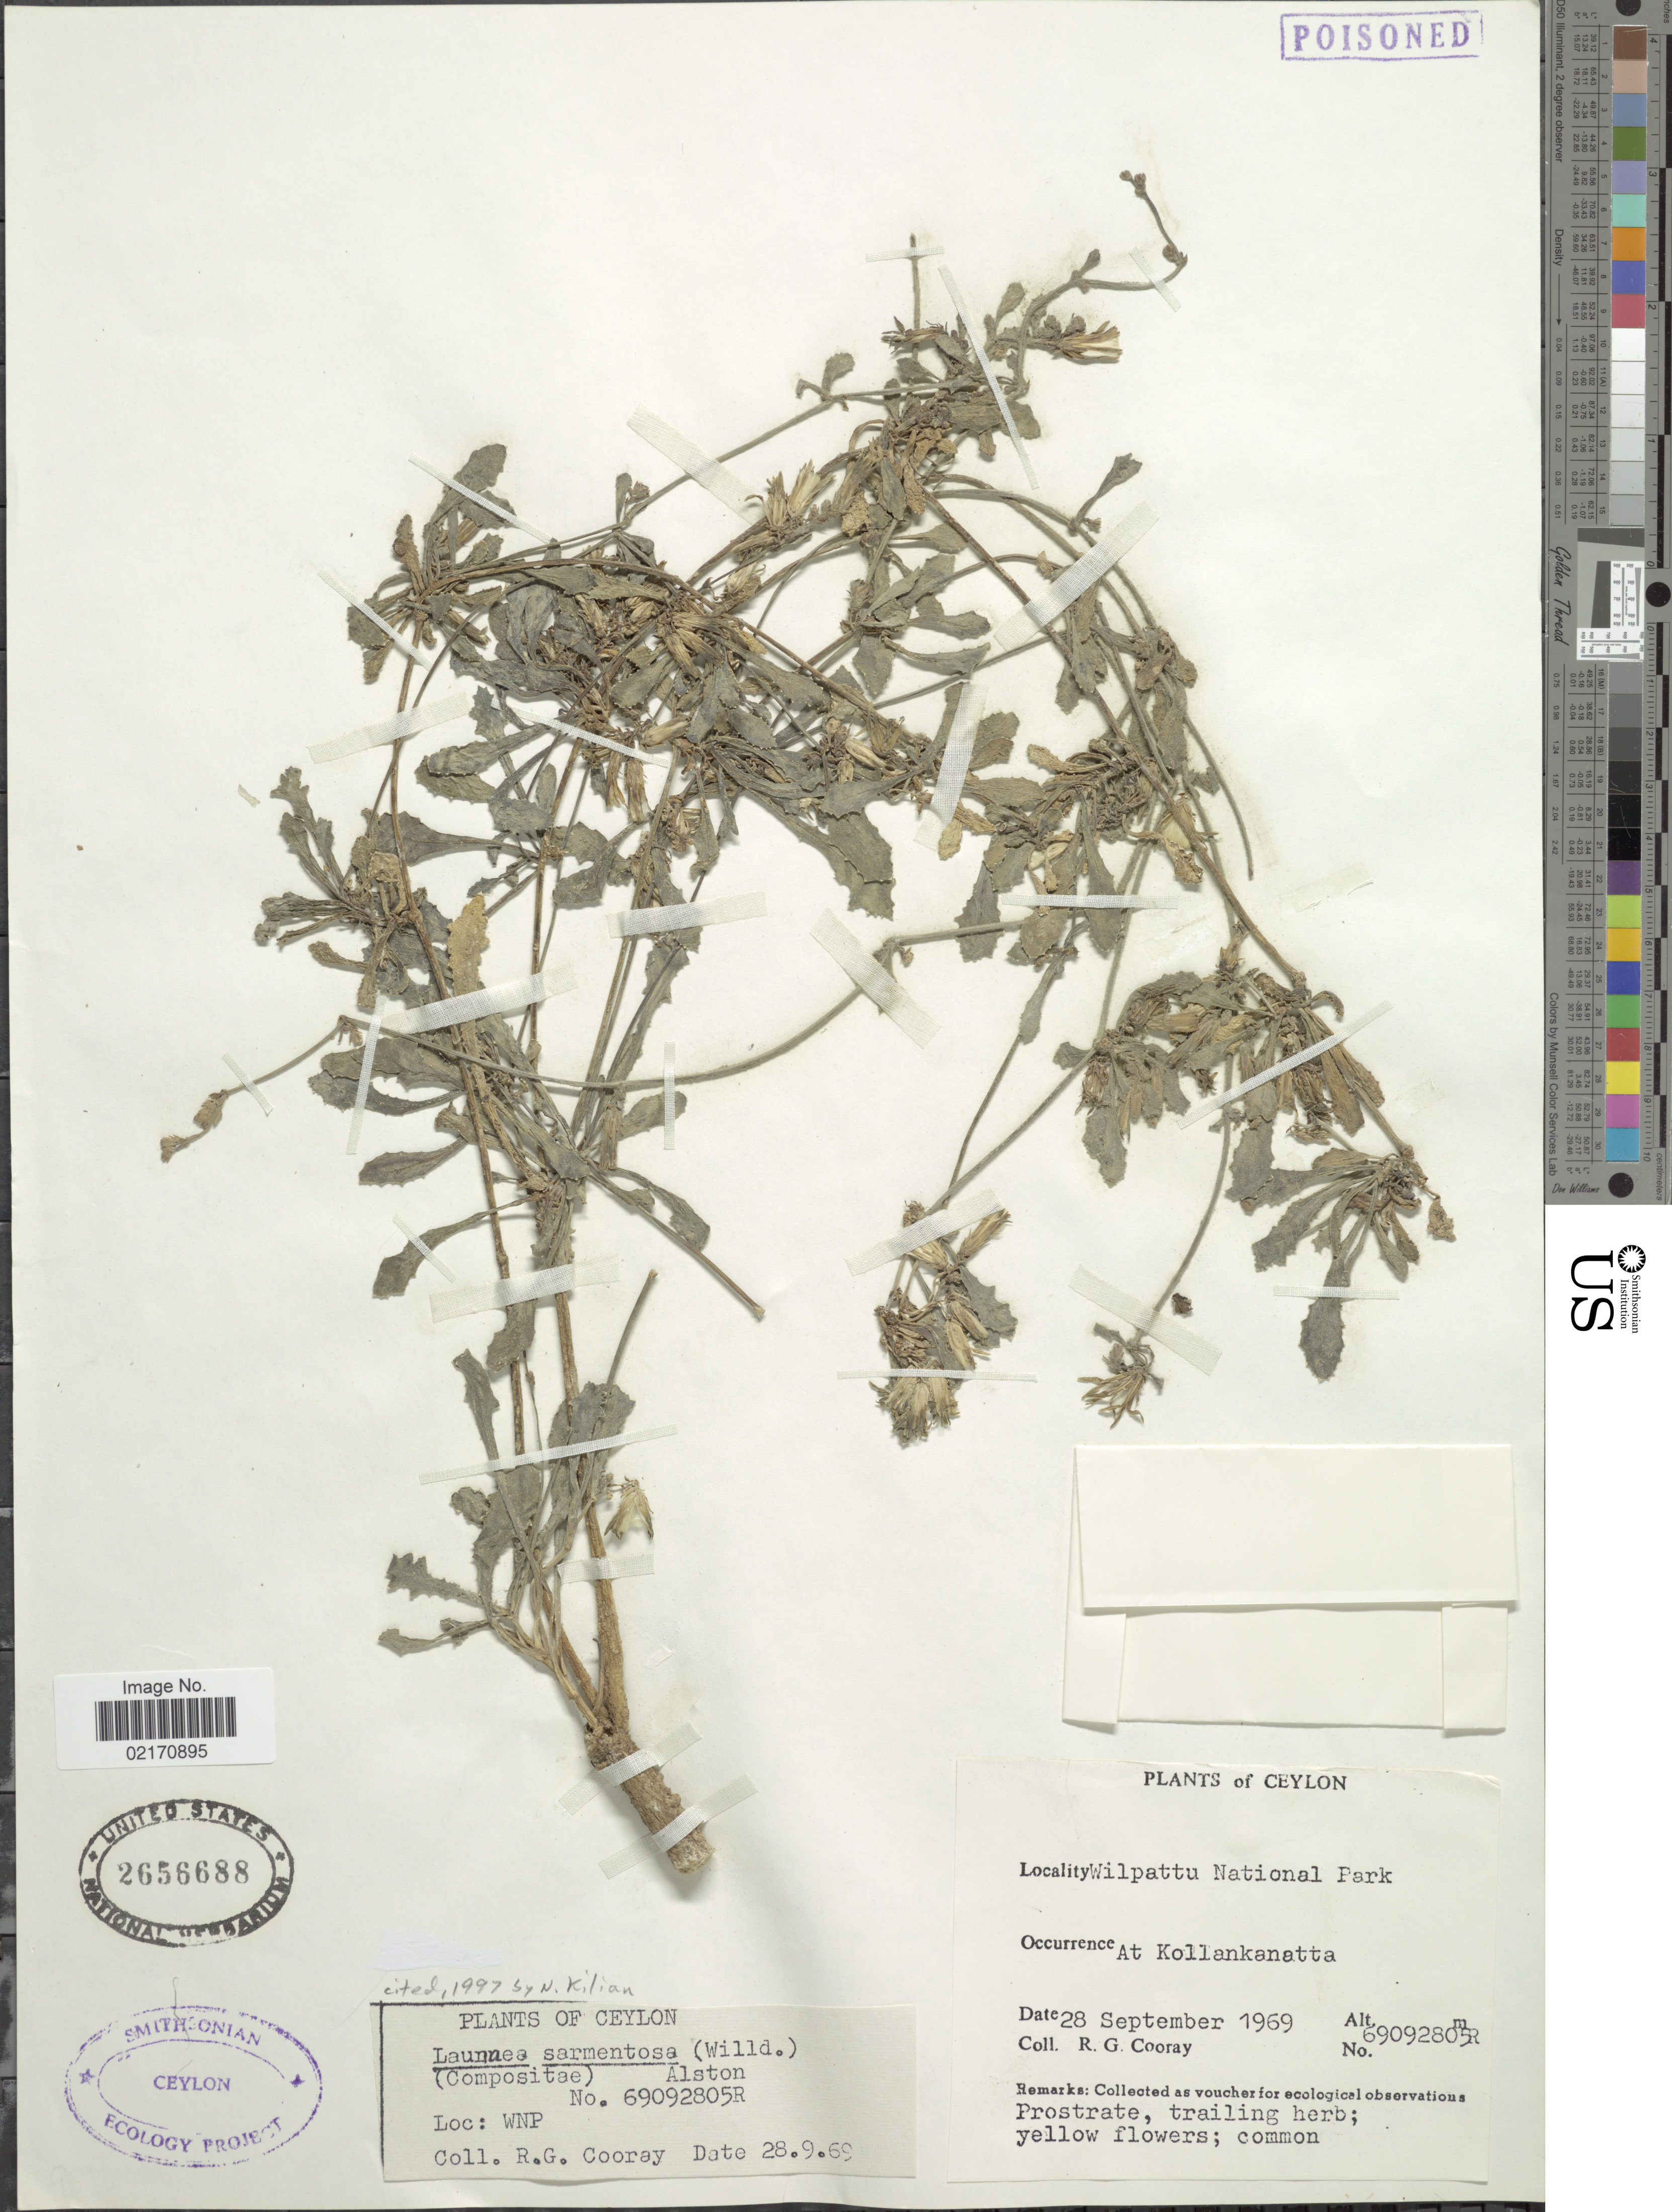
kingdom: Plantae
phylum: Tracheophyta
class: Magnoliopsida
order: Asterales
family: Asteraceae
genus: Launaea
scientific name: Launaea sarmentosa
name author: (Willd.) Kuntze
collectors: R. Cooray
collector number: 69092805R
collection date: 1969-09-28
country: Sri Lanka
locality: Ceylon, Wilpattu National Park, at Kollankanatta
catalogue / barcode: US 2656688